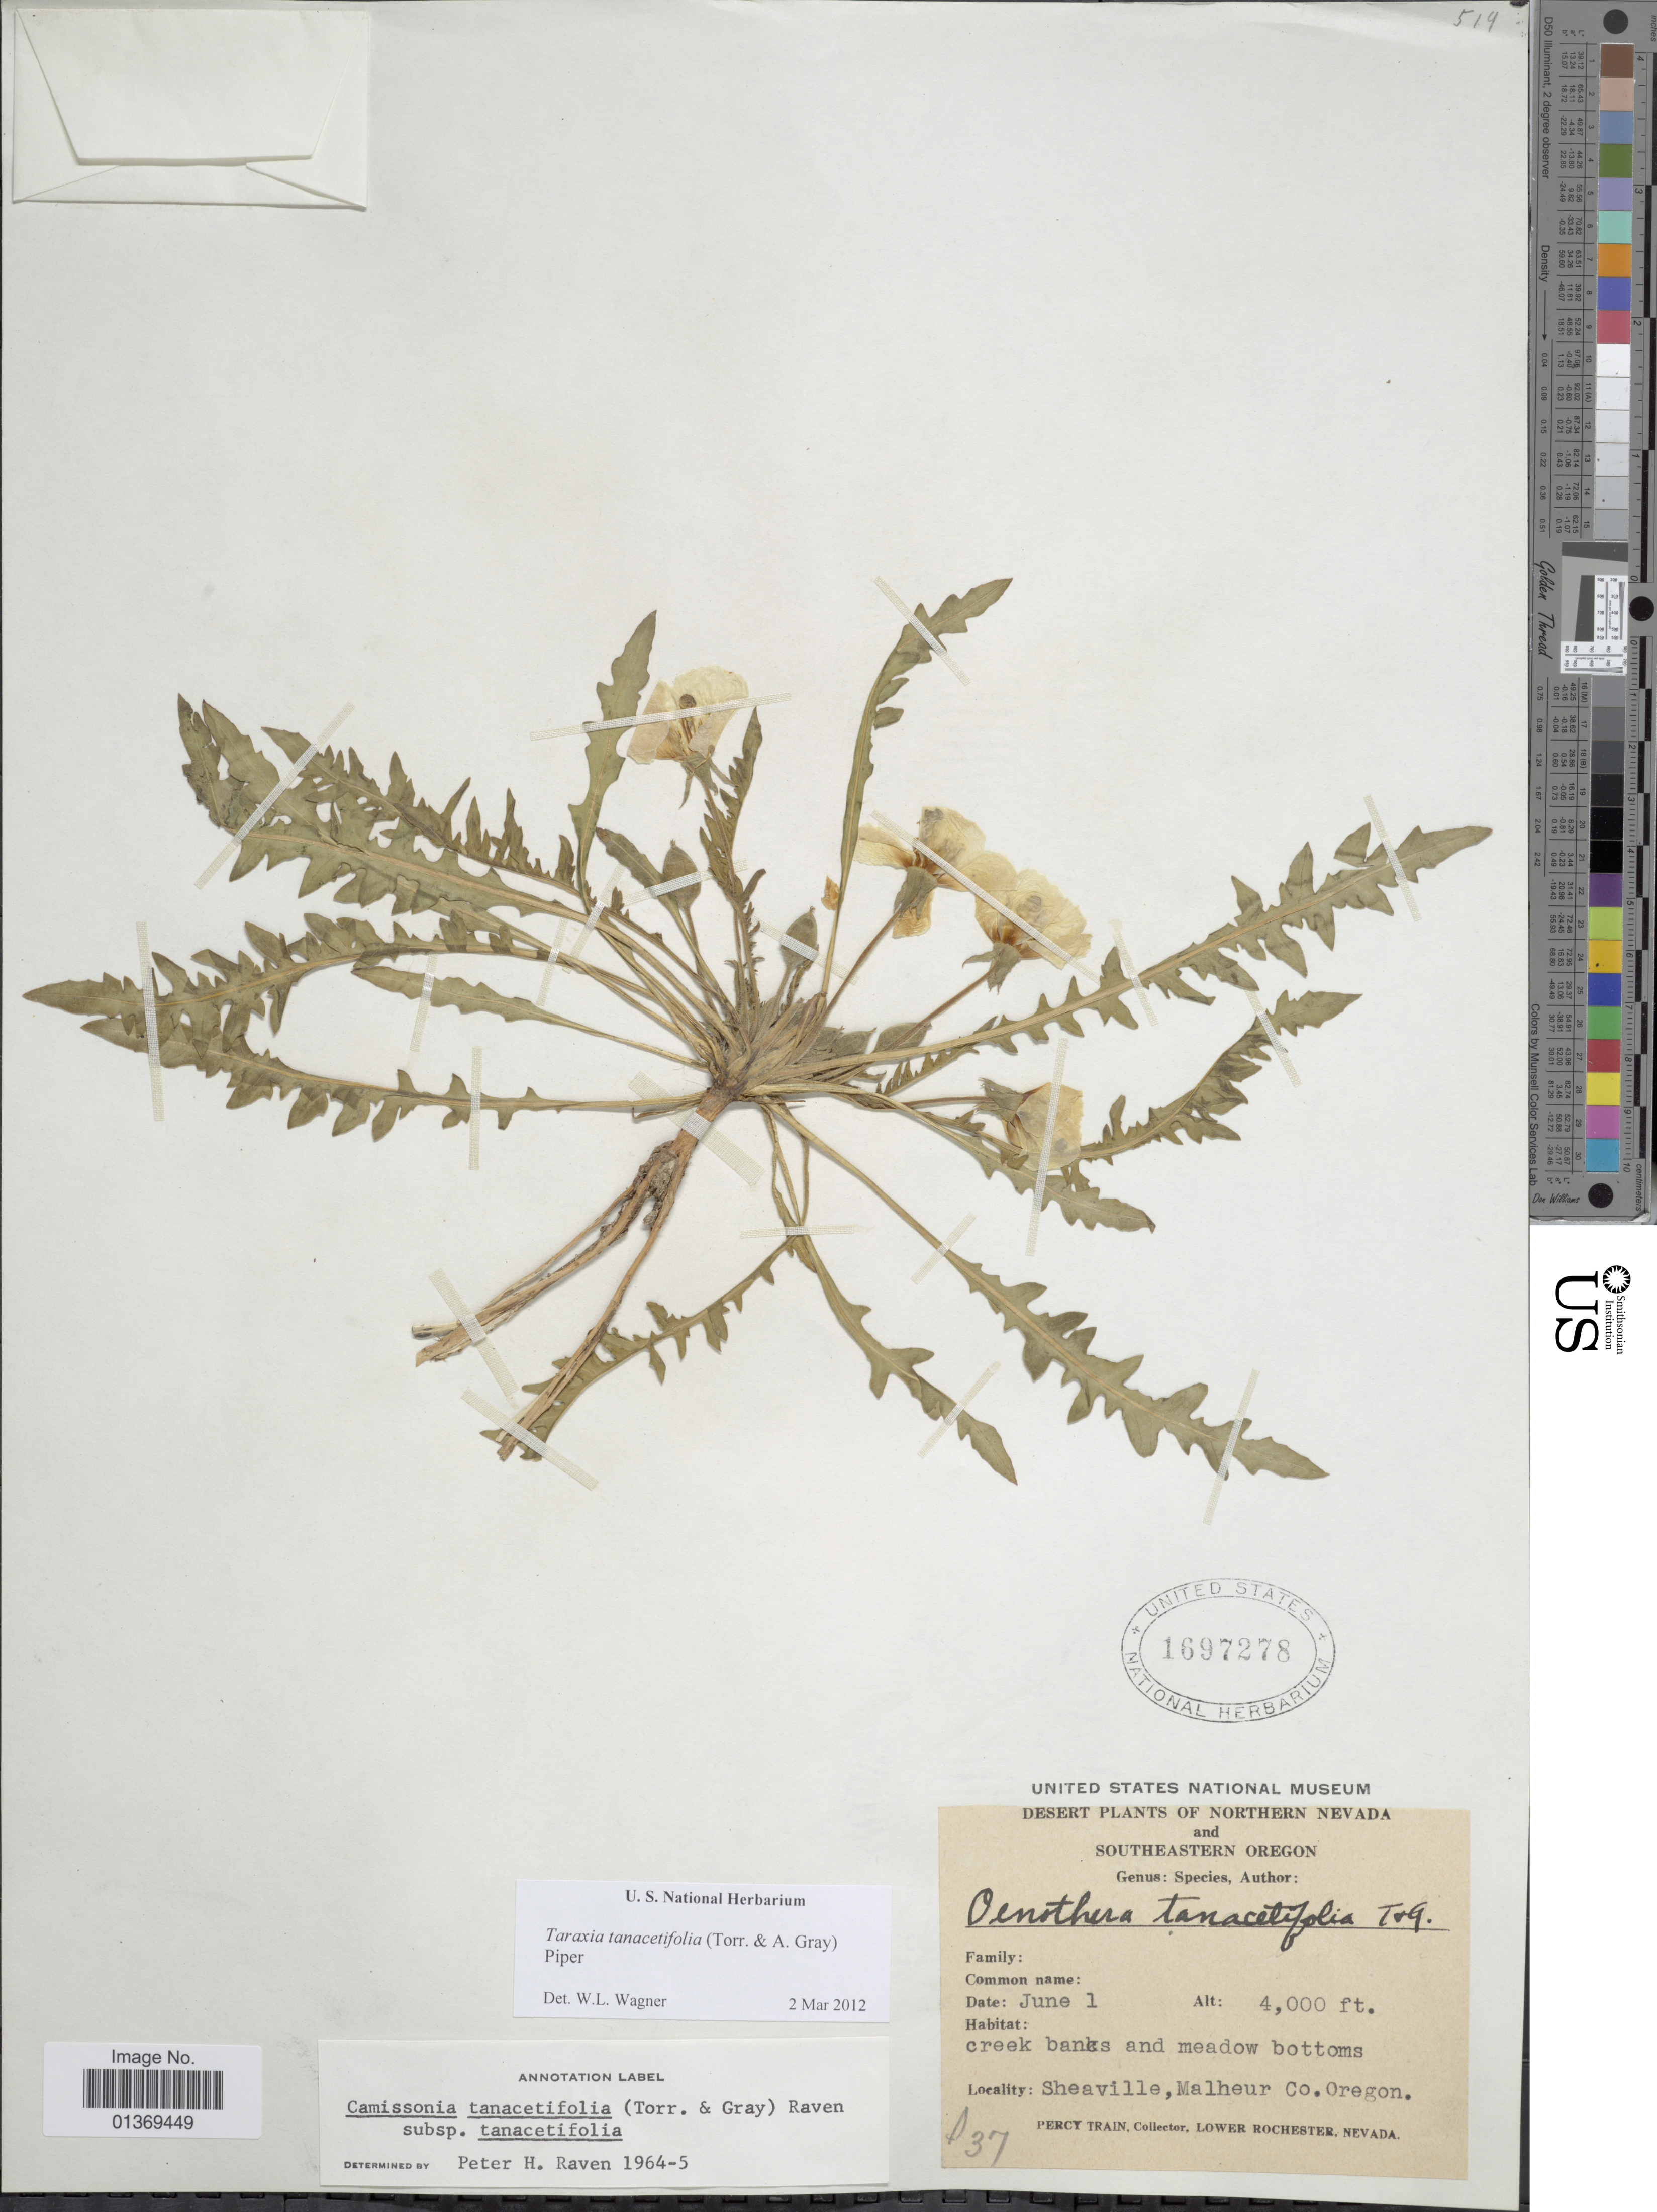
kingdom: Plantae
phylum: Tracheophyta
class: Magnoliopsida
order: Myrtales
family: Onagraceae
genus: Taraxia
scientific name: Taraxia tanacetifolia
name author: (Torr. & A. Gray) Piper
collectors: P. Train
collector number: D37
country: United States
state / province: Oregon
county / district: Malheur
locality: Desert Plants of Northern Nevada and Southeastern Oregon, creek banks and meadow bottoms, Sheaville, Malheur Co. Oregon, Lower Rochester, Nevada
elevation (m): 1219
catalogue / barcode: US 1697278